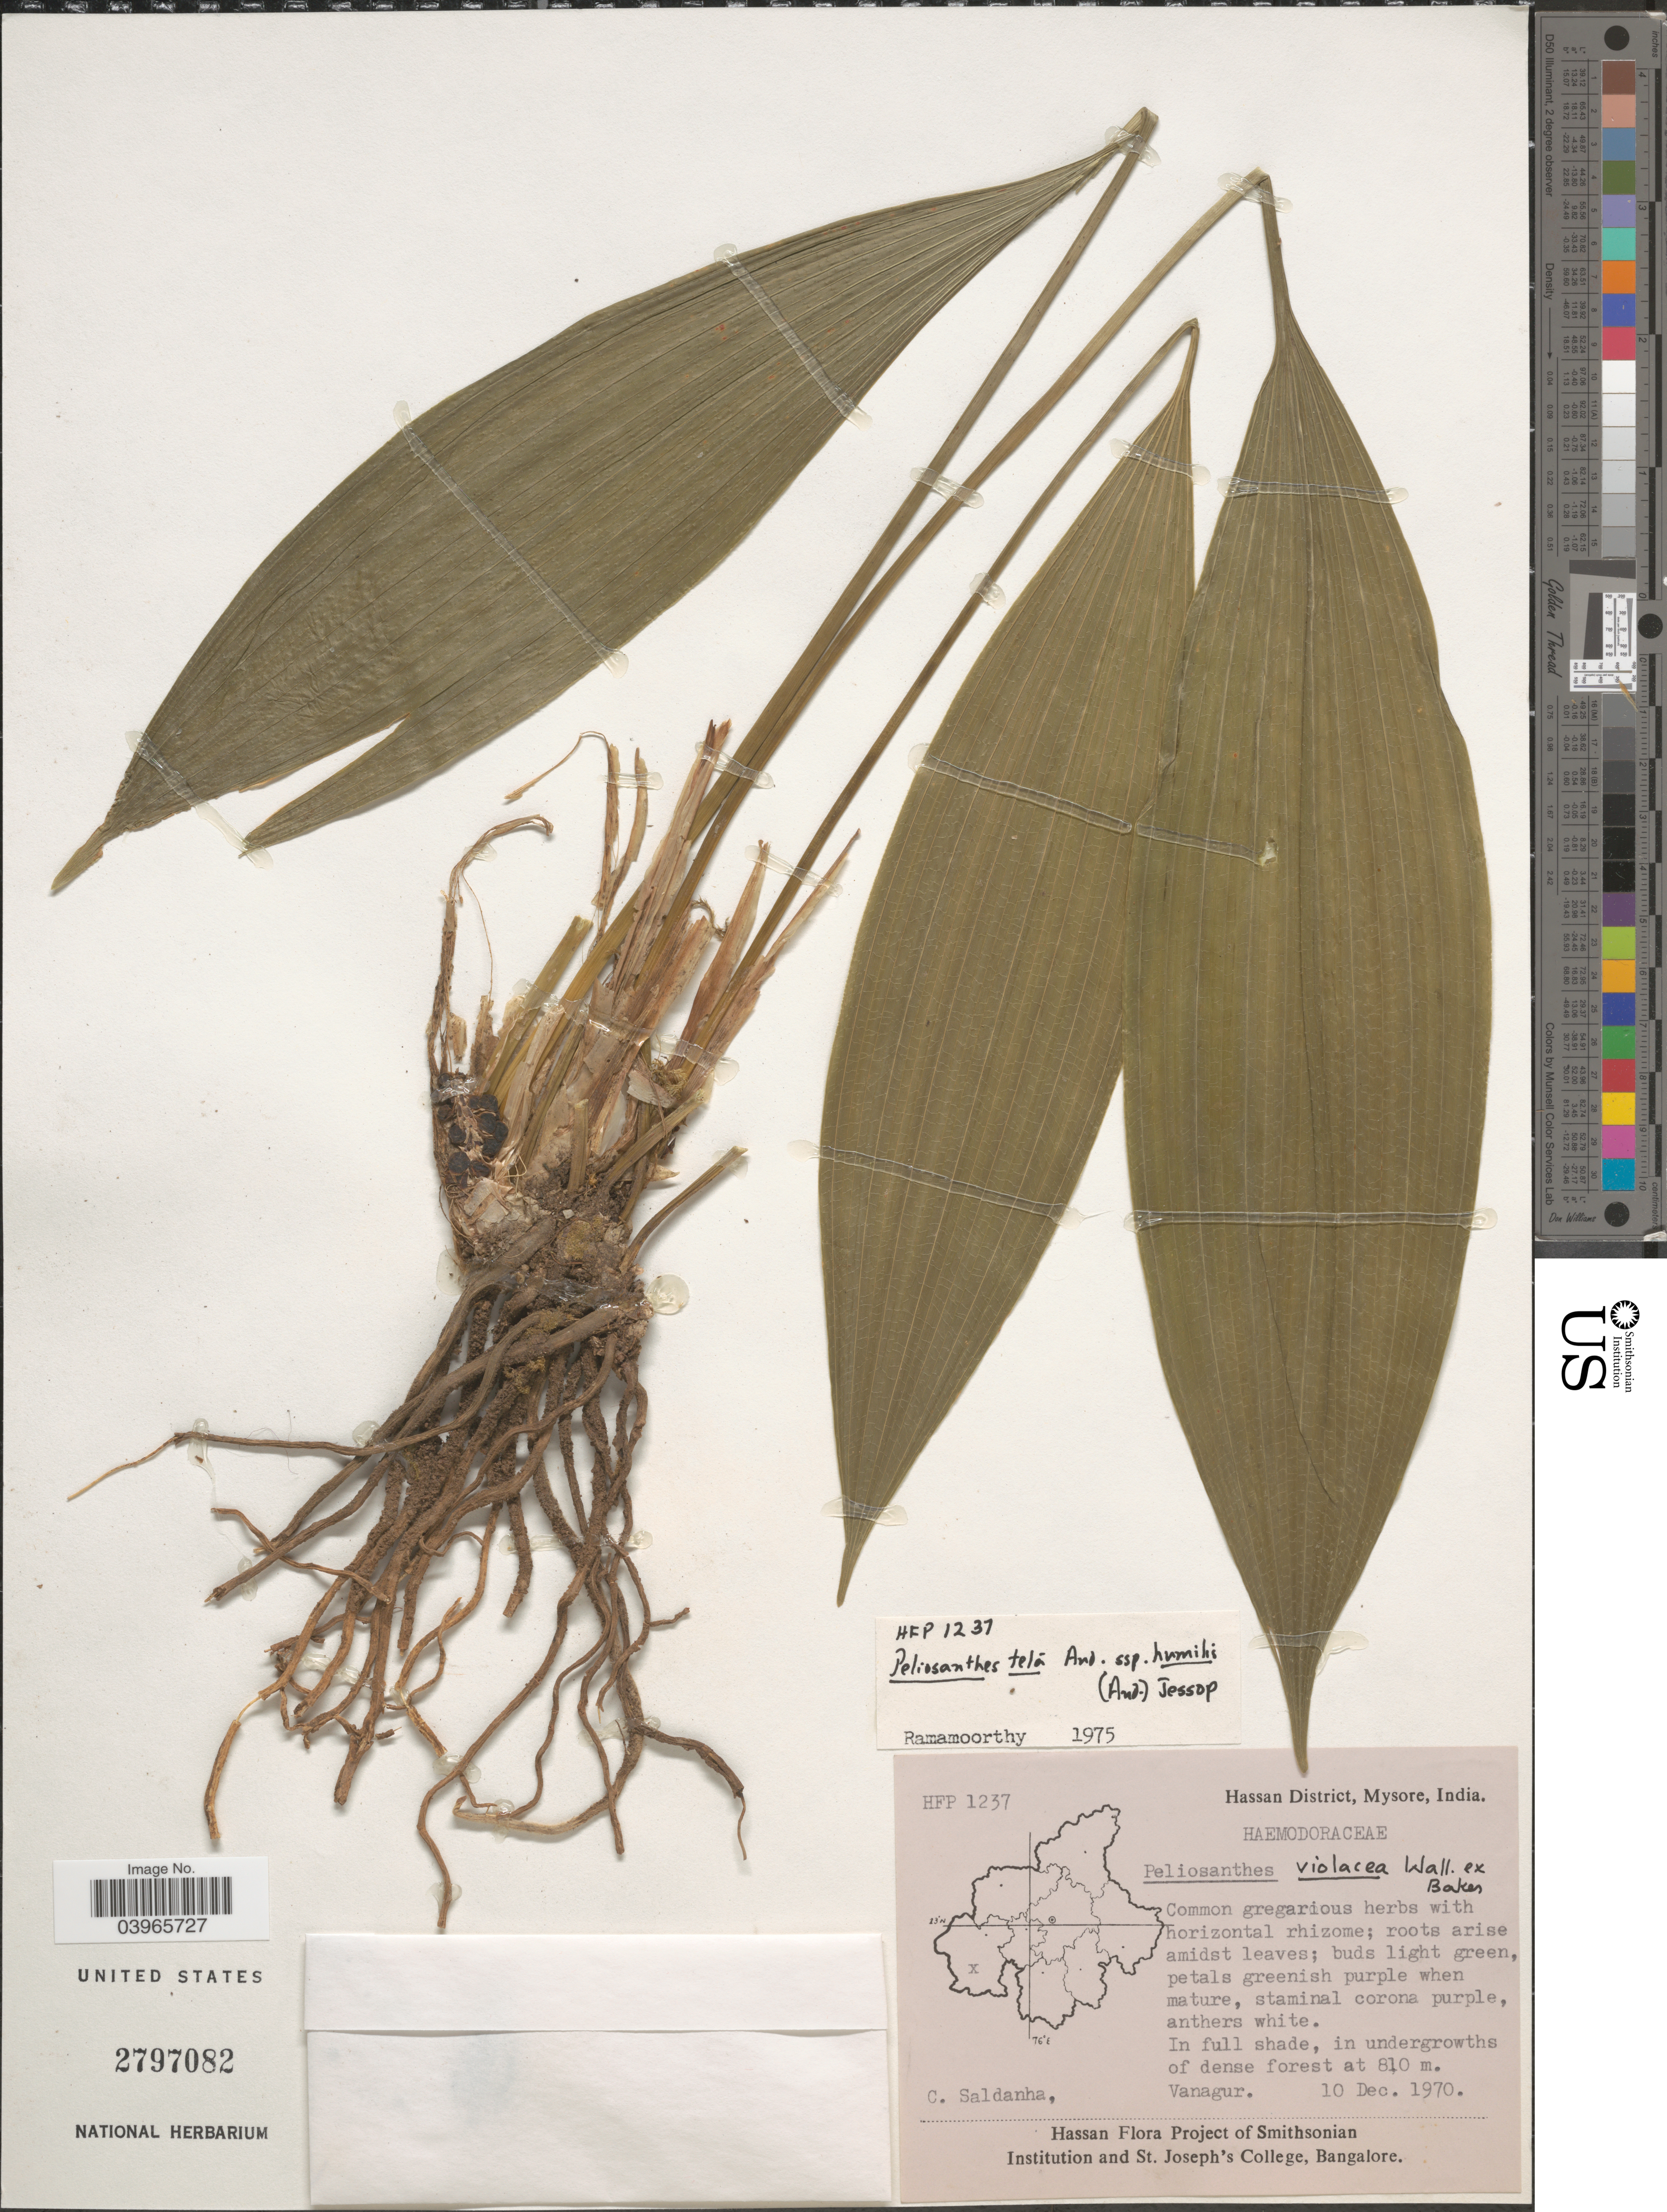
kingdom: Plantae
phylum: Tracheophyta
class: Liliopsida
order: Asparagales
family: Asparagaceae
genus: Peliosanthes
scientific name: Peliosanthes teta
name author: Andrews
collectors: C. Saldanha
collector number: HFP1237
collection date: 1970-12-10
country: India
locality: Hassan District, Mysore. Vanagur.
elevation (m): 810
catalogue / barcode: US 2797082